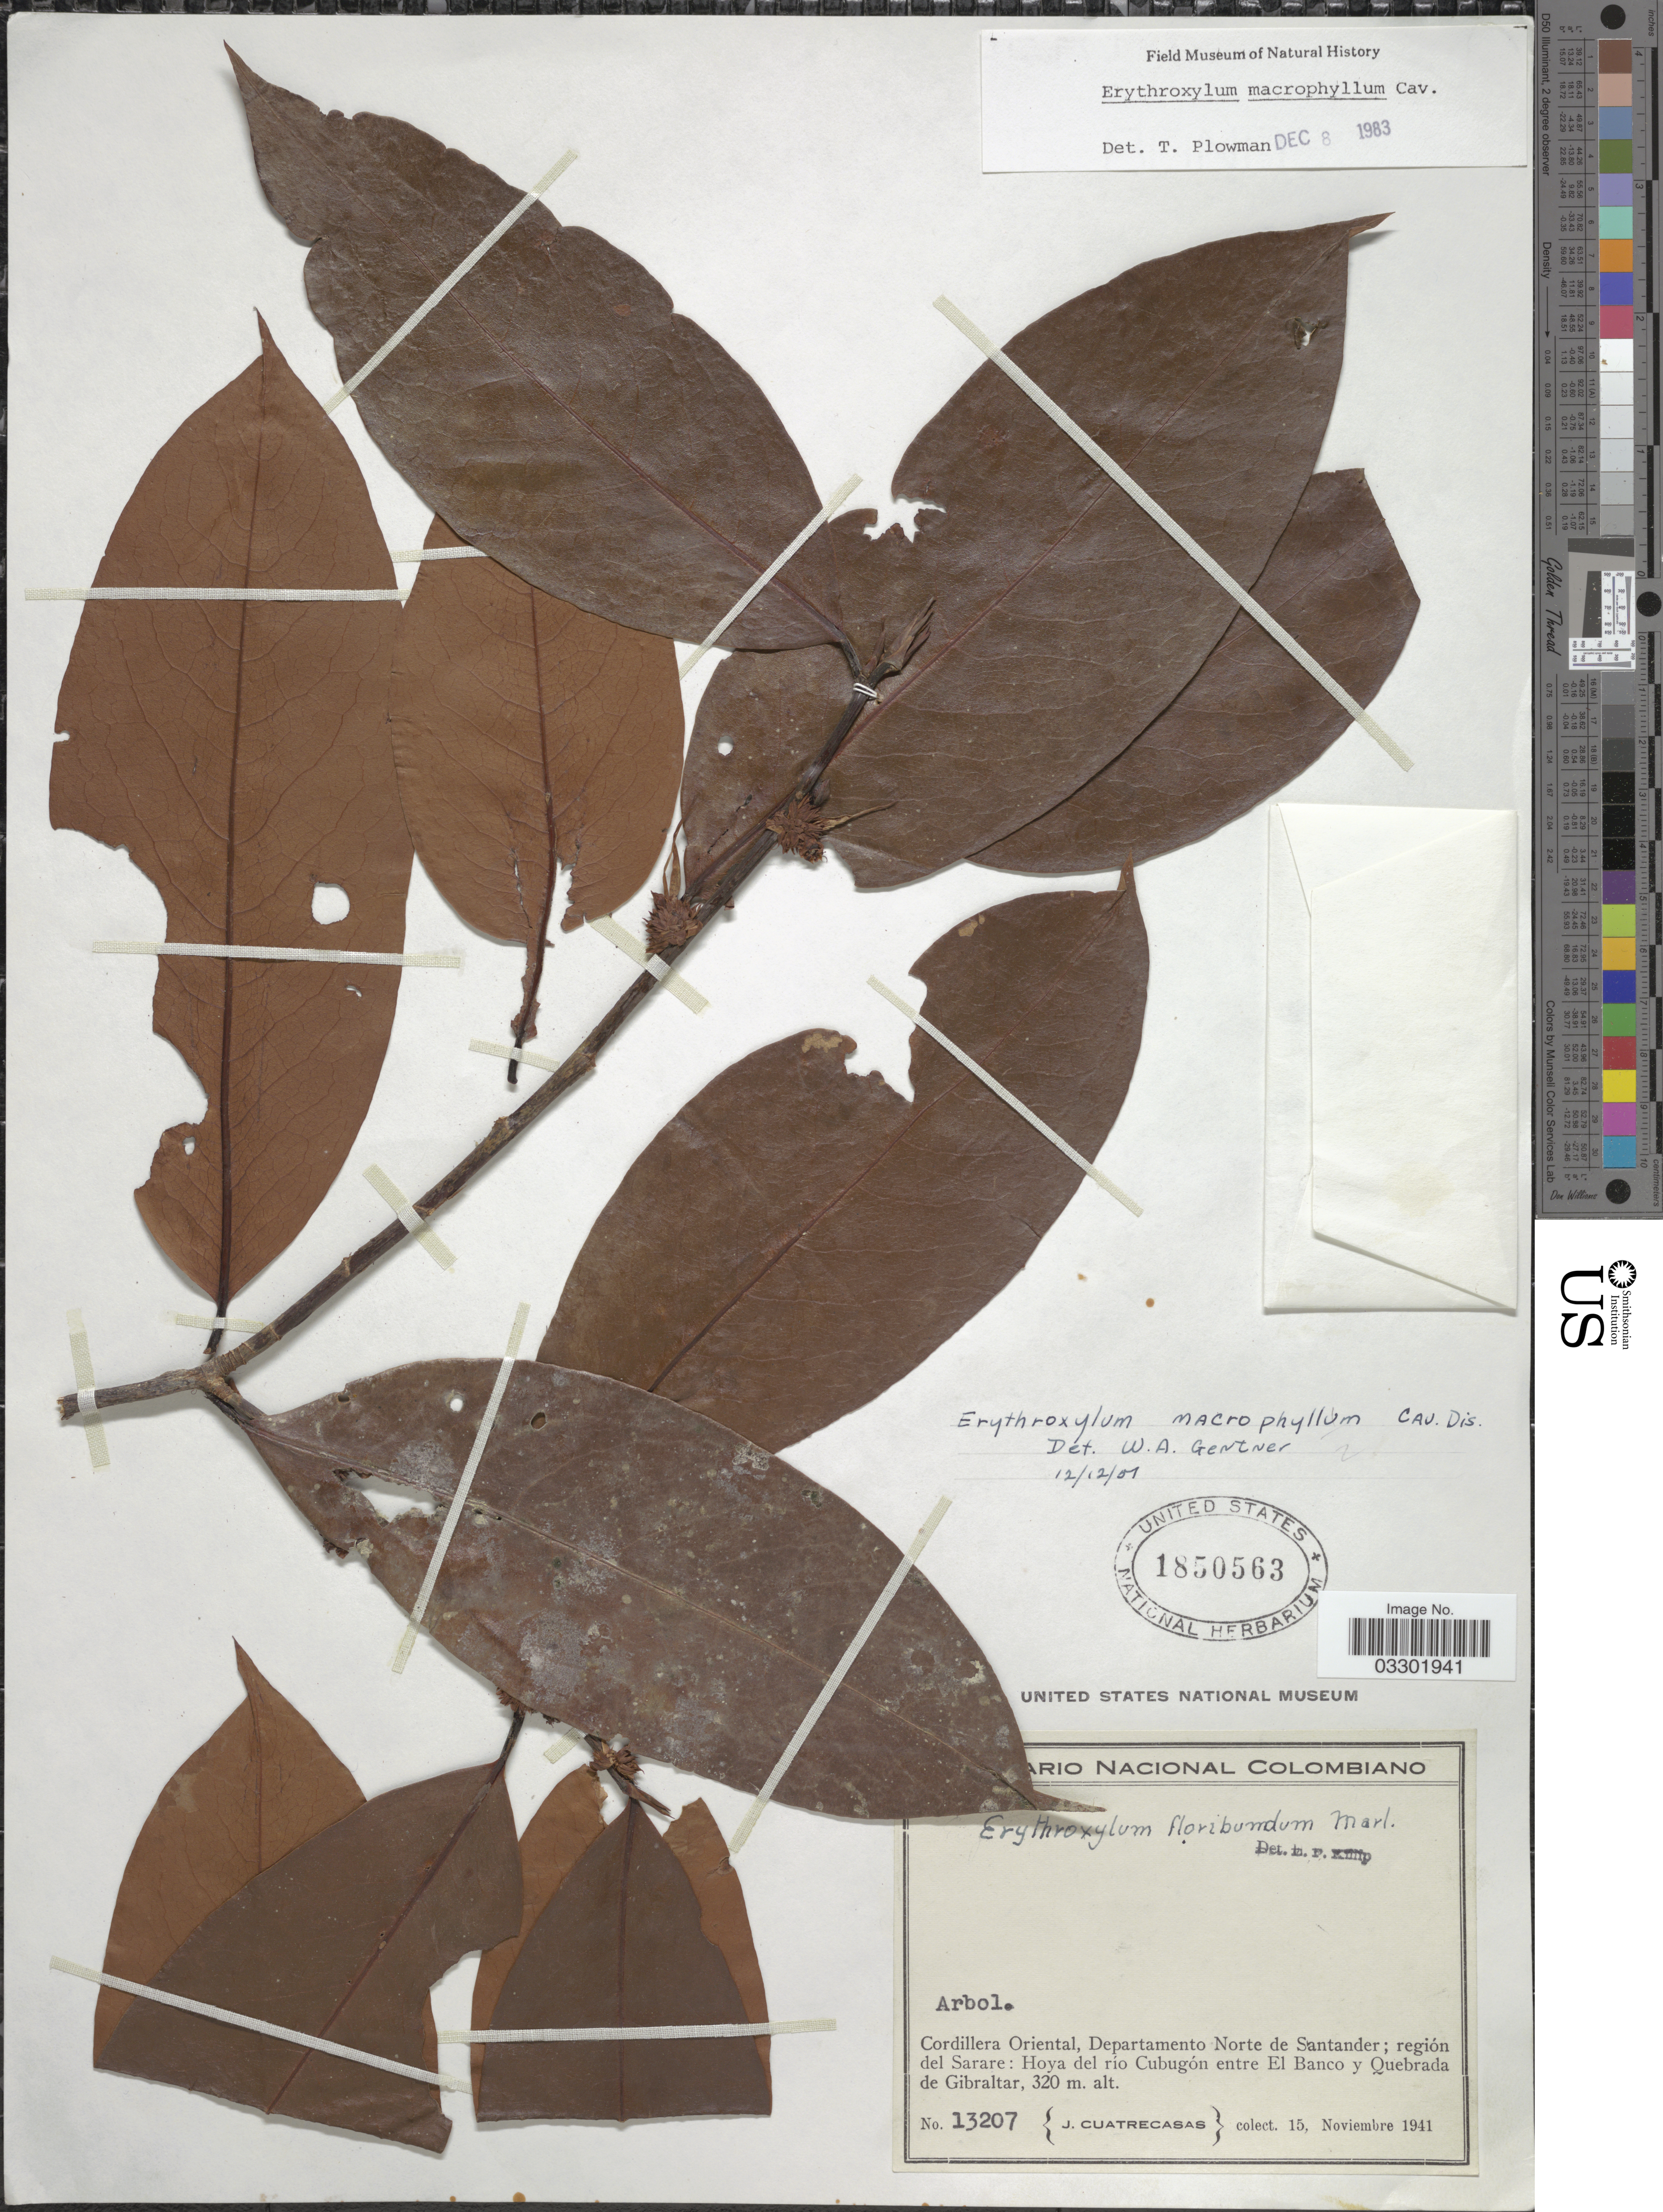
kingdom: Plantae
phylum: Tracheophyta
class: Magnoliopsida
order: Malpighiales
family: Erythroxylaceae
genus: Erythroxylum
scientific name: Erythroxylum macrophyllum var. macrophyllum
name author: Cav.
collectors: J. Cuatrecasas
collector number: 13207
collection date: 1941-11-15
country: Colombia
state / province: Norte de Santander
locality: Cordillera Oriental, Departamento Norte de Santander; región del Sarare: Hoya del río Cubugón entre El Banco y Quebrada de Gibraltar.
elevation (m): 320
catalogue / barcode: US 1850563